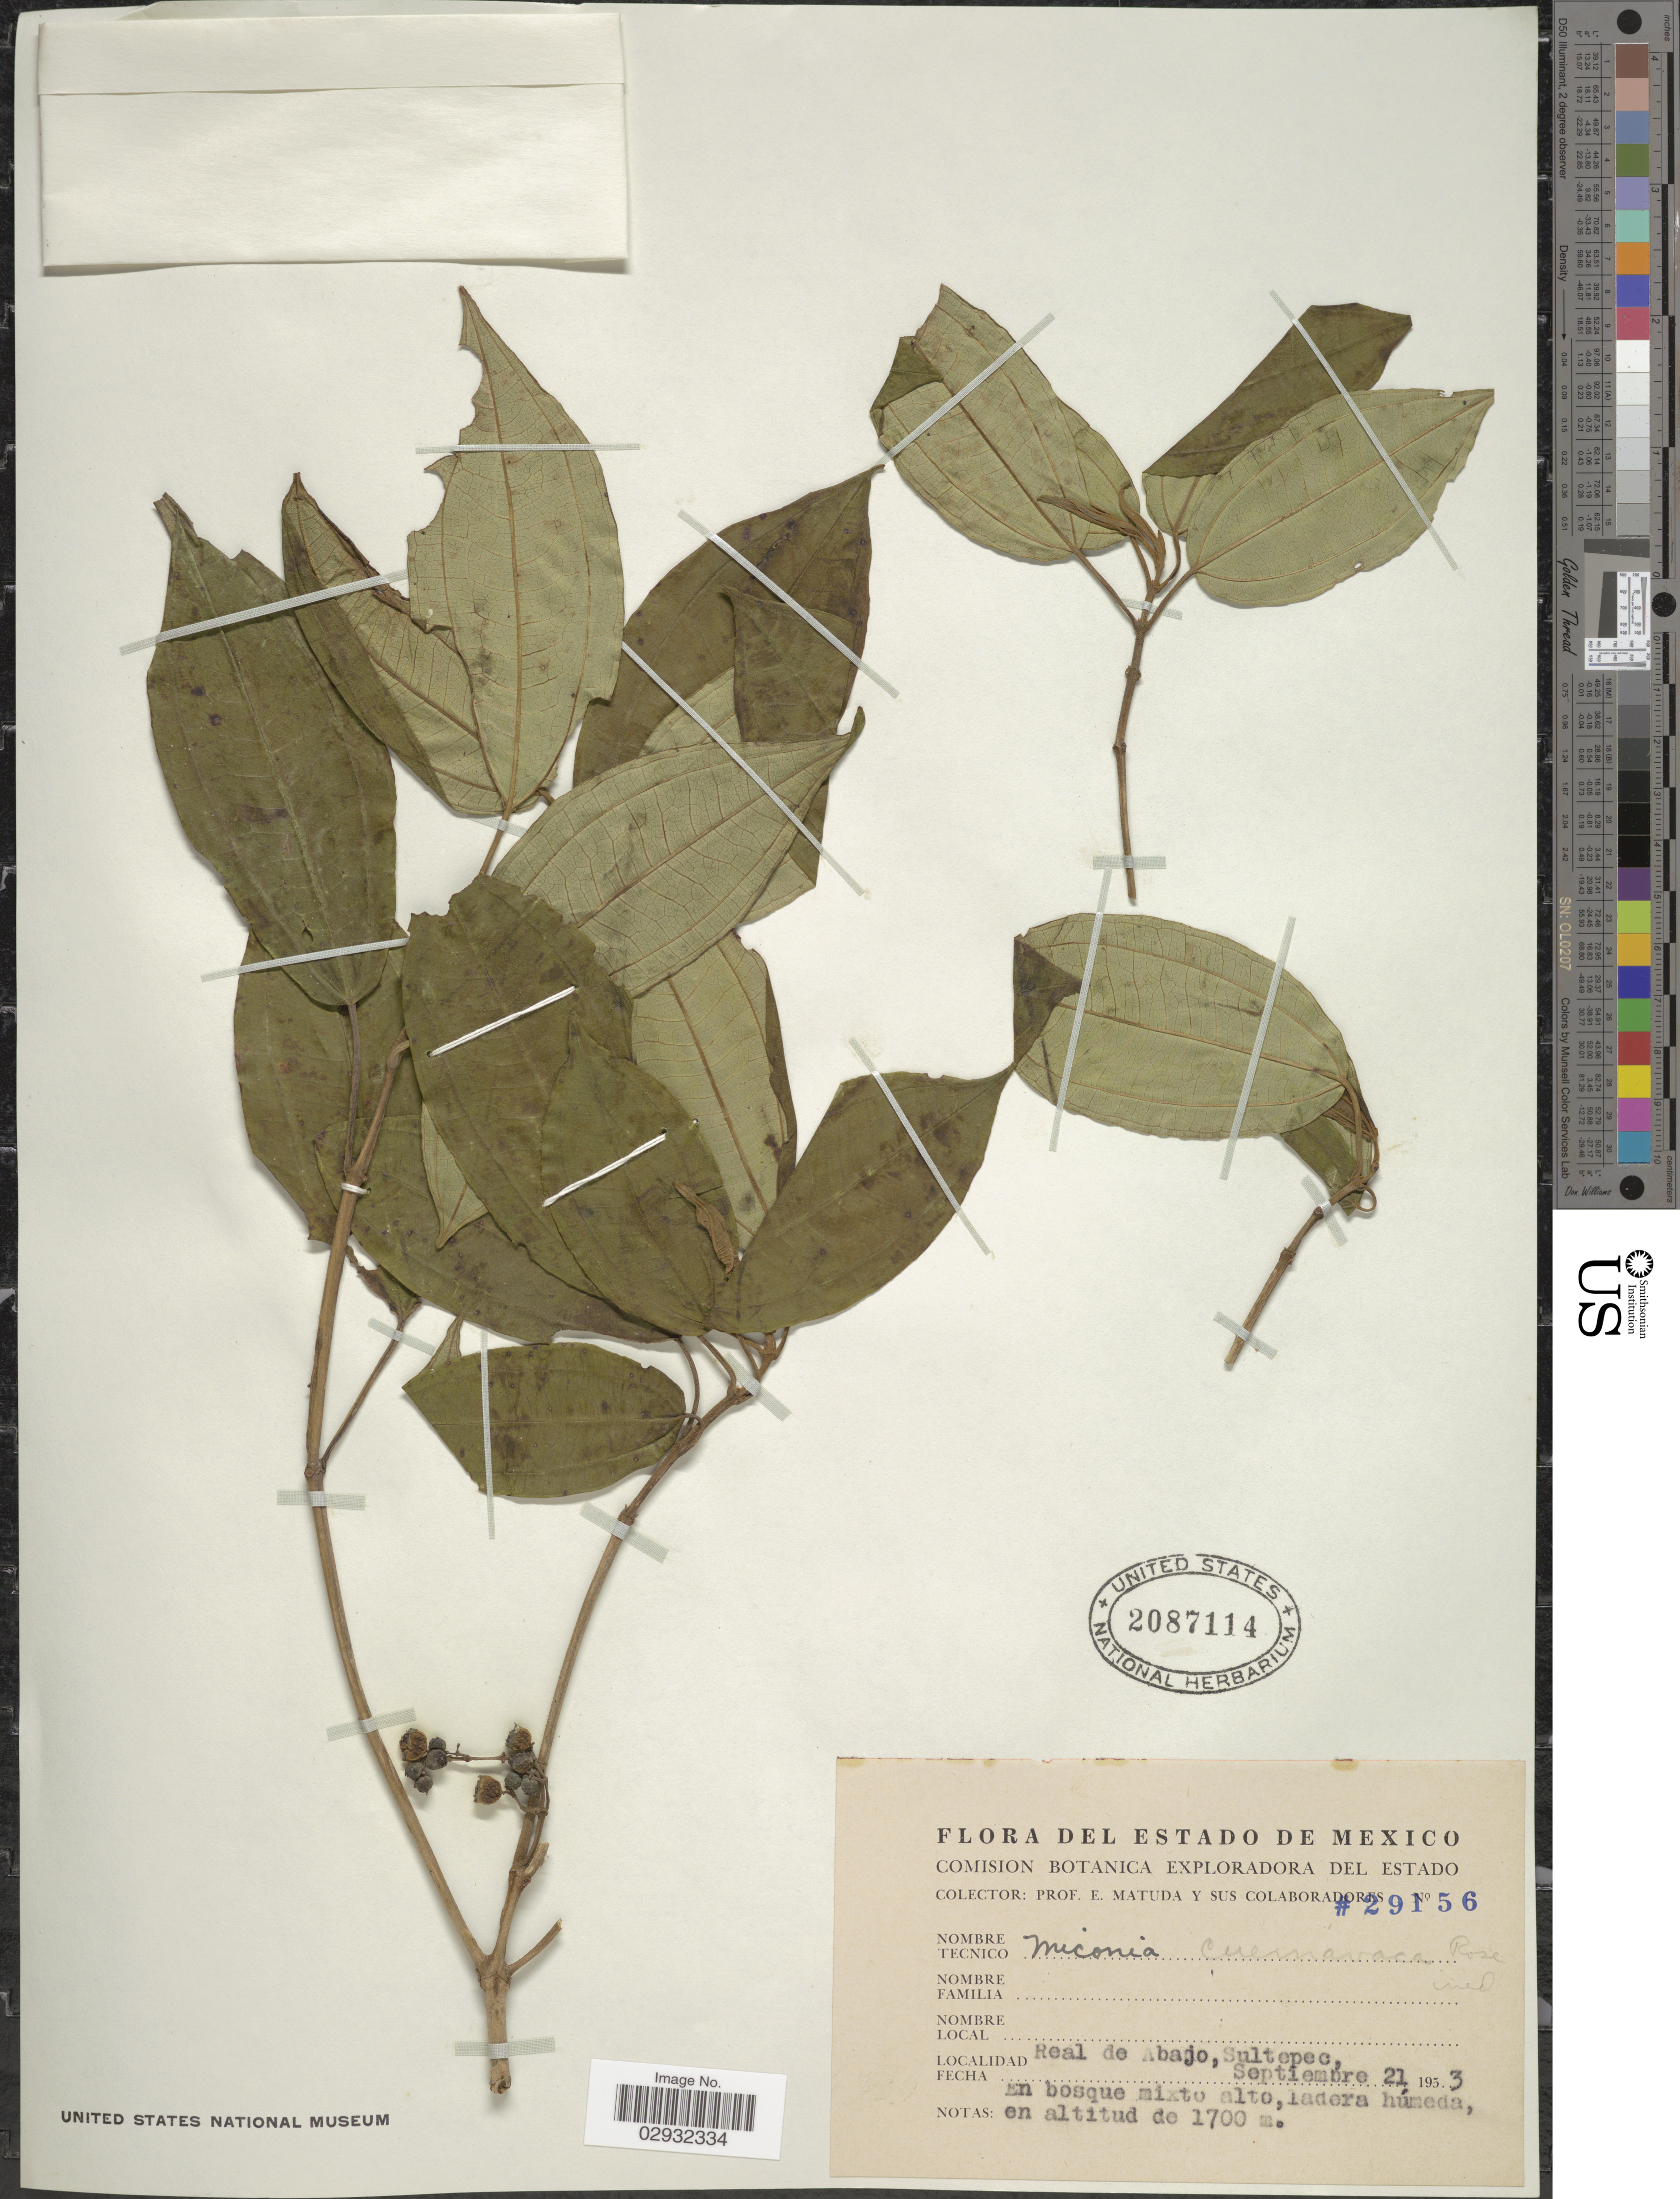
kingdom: Plantae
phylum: Tracheophyta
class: Magnoliopsida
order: Myrtales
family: Melastomataceae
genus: Miconia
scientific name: Miconia cuernavacana Rose, ined.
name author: Rose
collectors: E. Matuda & et al.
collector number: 29156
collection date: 1953-09-21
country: Mexico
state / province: México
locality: Real de Abajo, Sultepec.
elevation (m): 1700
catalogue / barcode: US 2087114